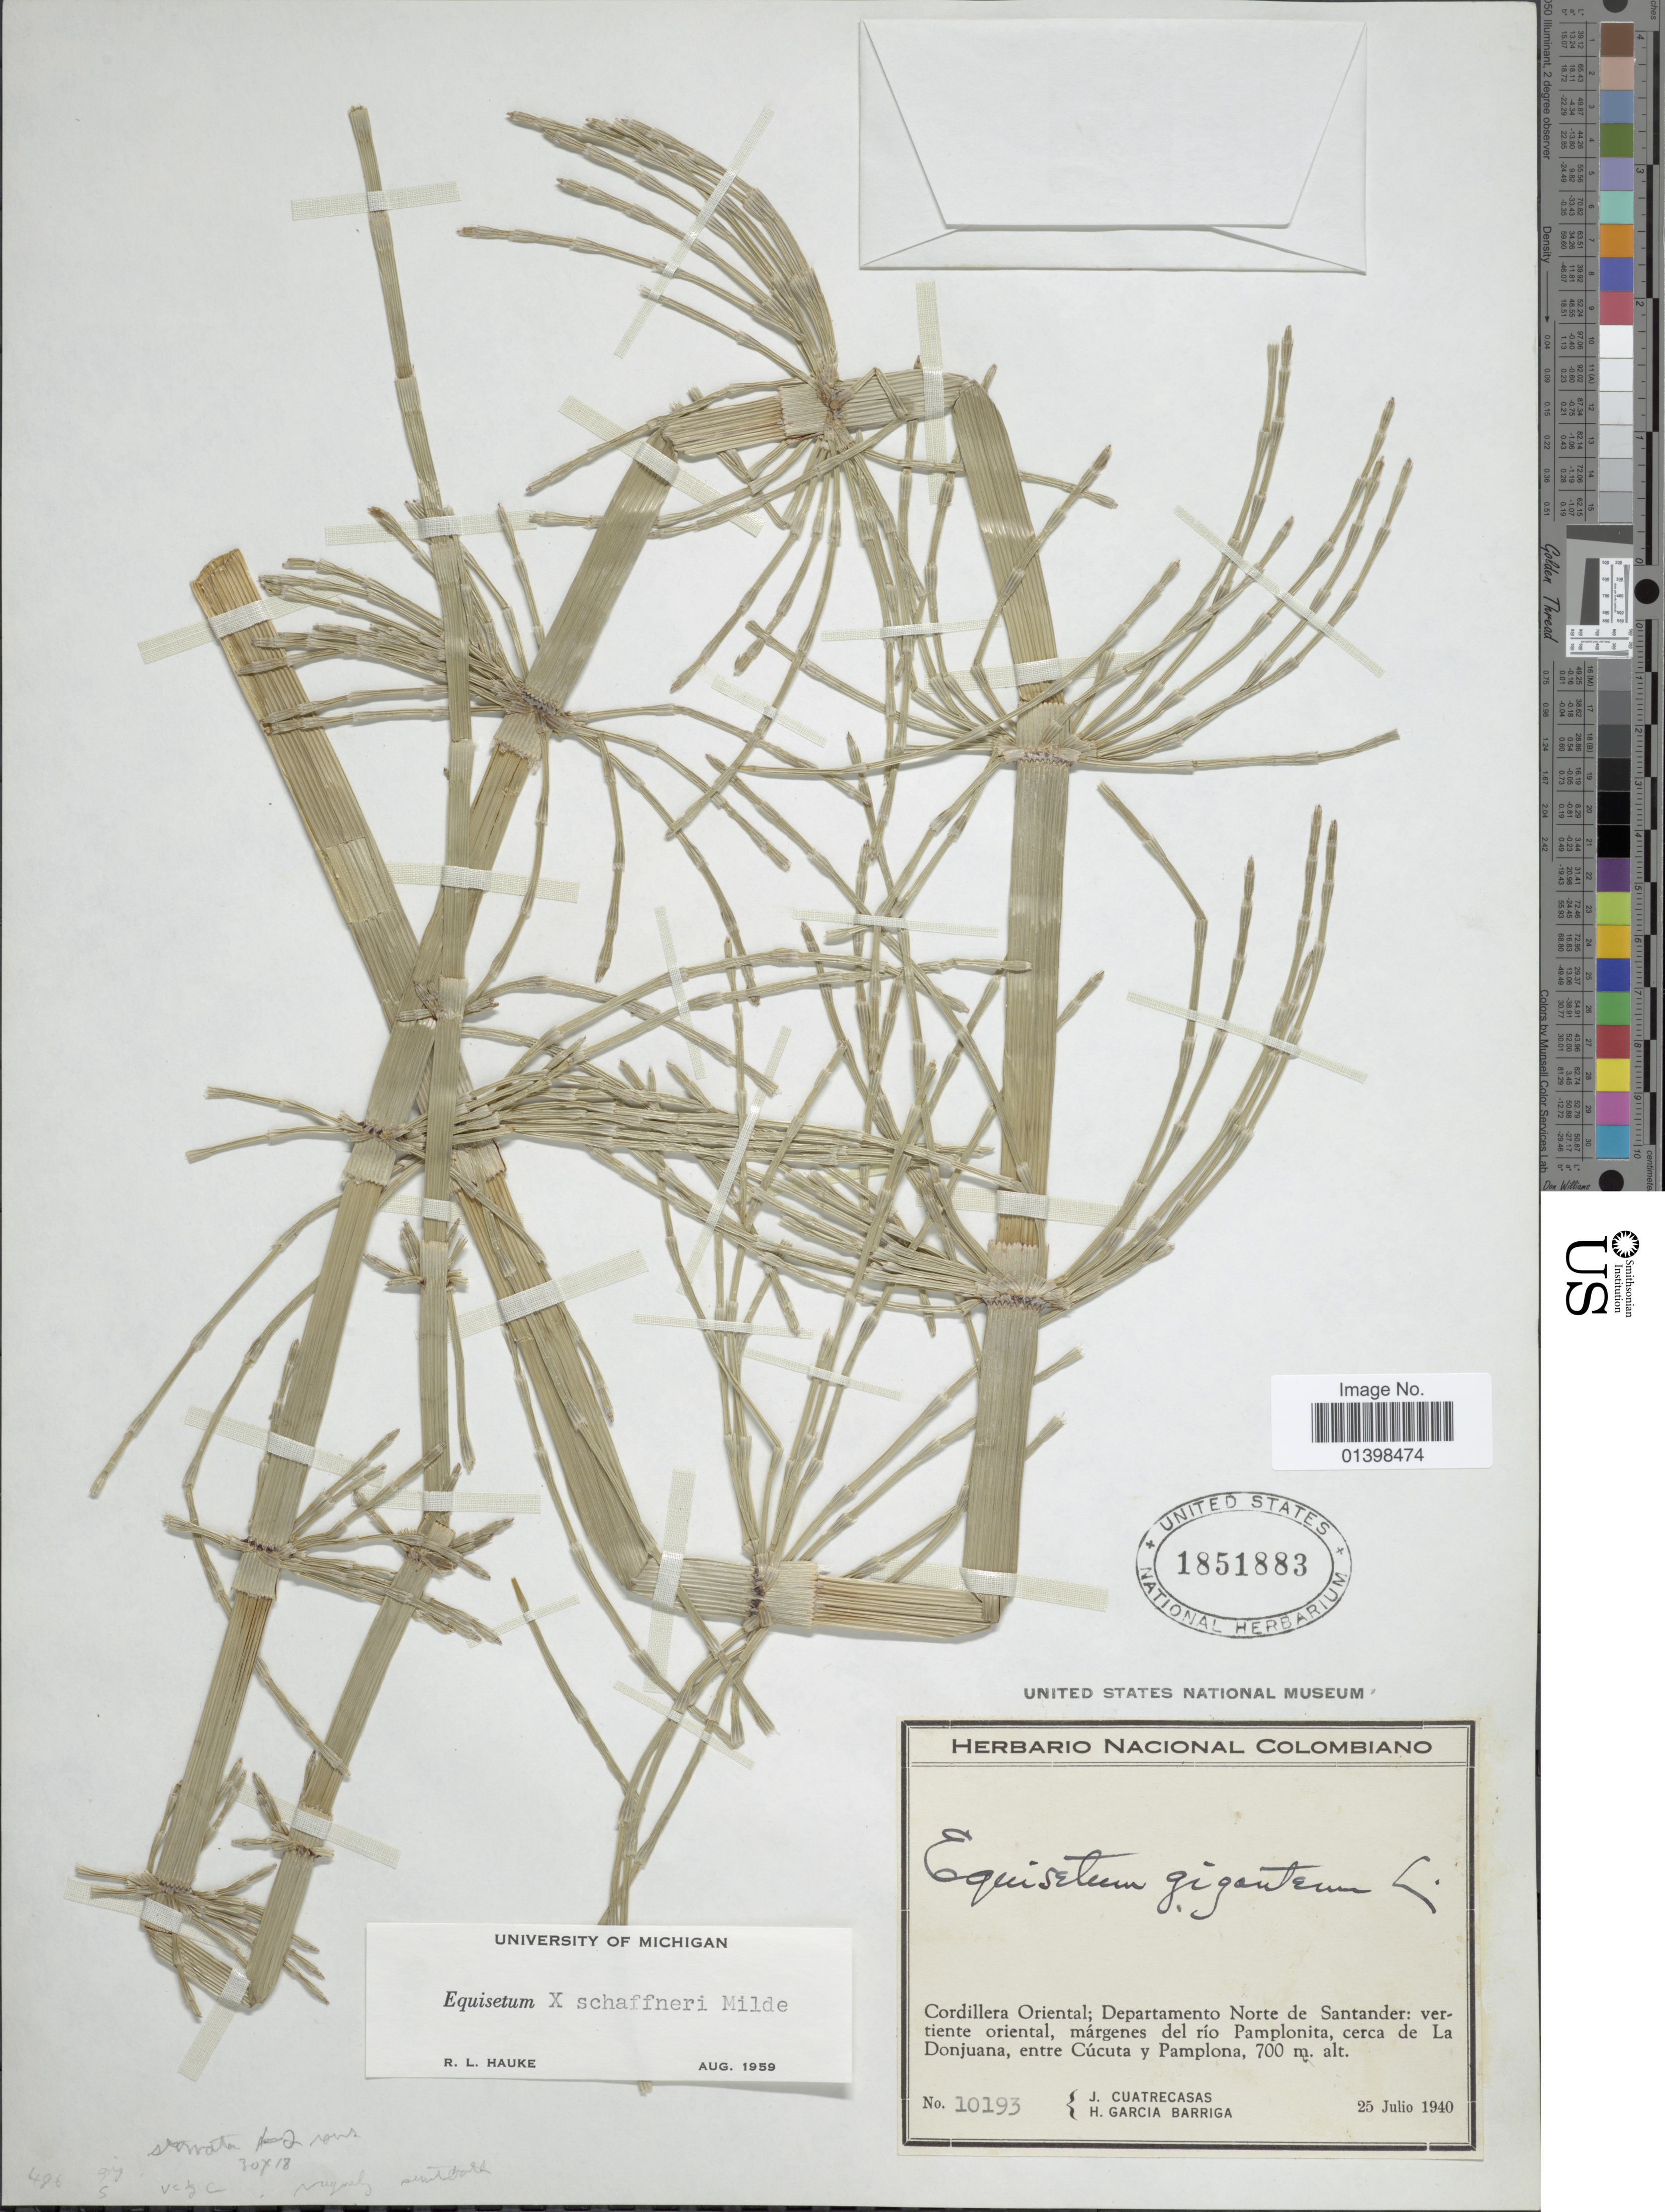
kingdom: Plantae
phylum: Tracheophyta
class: Polypodiopsida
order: Equisetales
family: Equisetaceae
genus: Equisetum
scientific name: Equisetum x schaffneri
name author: J. Milde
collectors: J. Cuatrecasas & H. García Barriga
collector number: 10193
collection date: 1940-07-25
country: Colombia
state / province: Norte de Santander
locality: Cordillera Oriental: vertiente oriental, márgenes del río Pamplonita, cerca de La Donjuana, entre Cúcuta y Pamplona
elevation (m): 700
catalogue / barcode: US 1851883